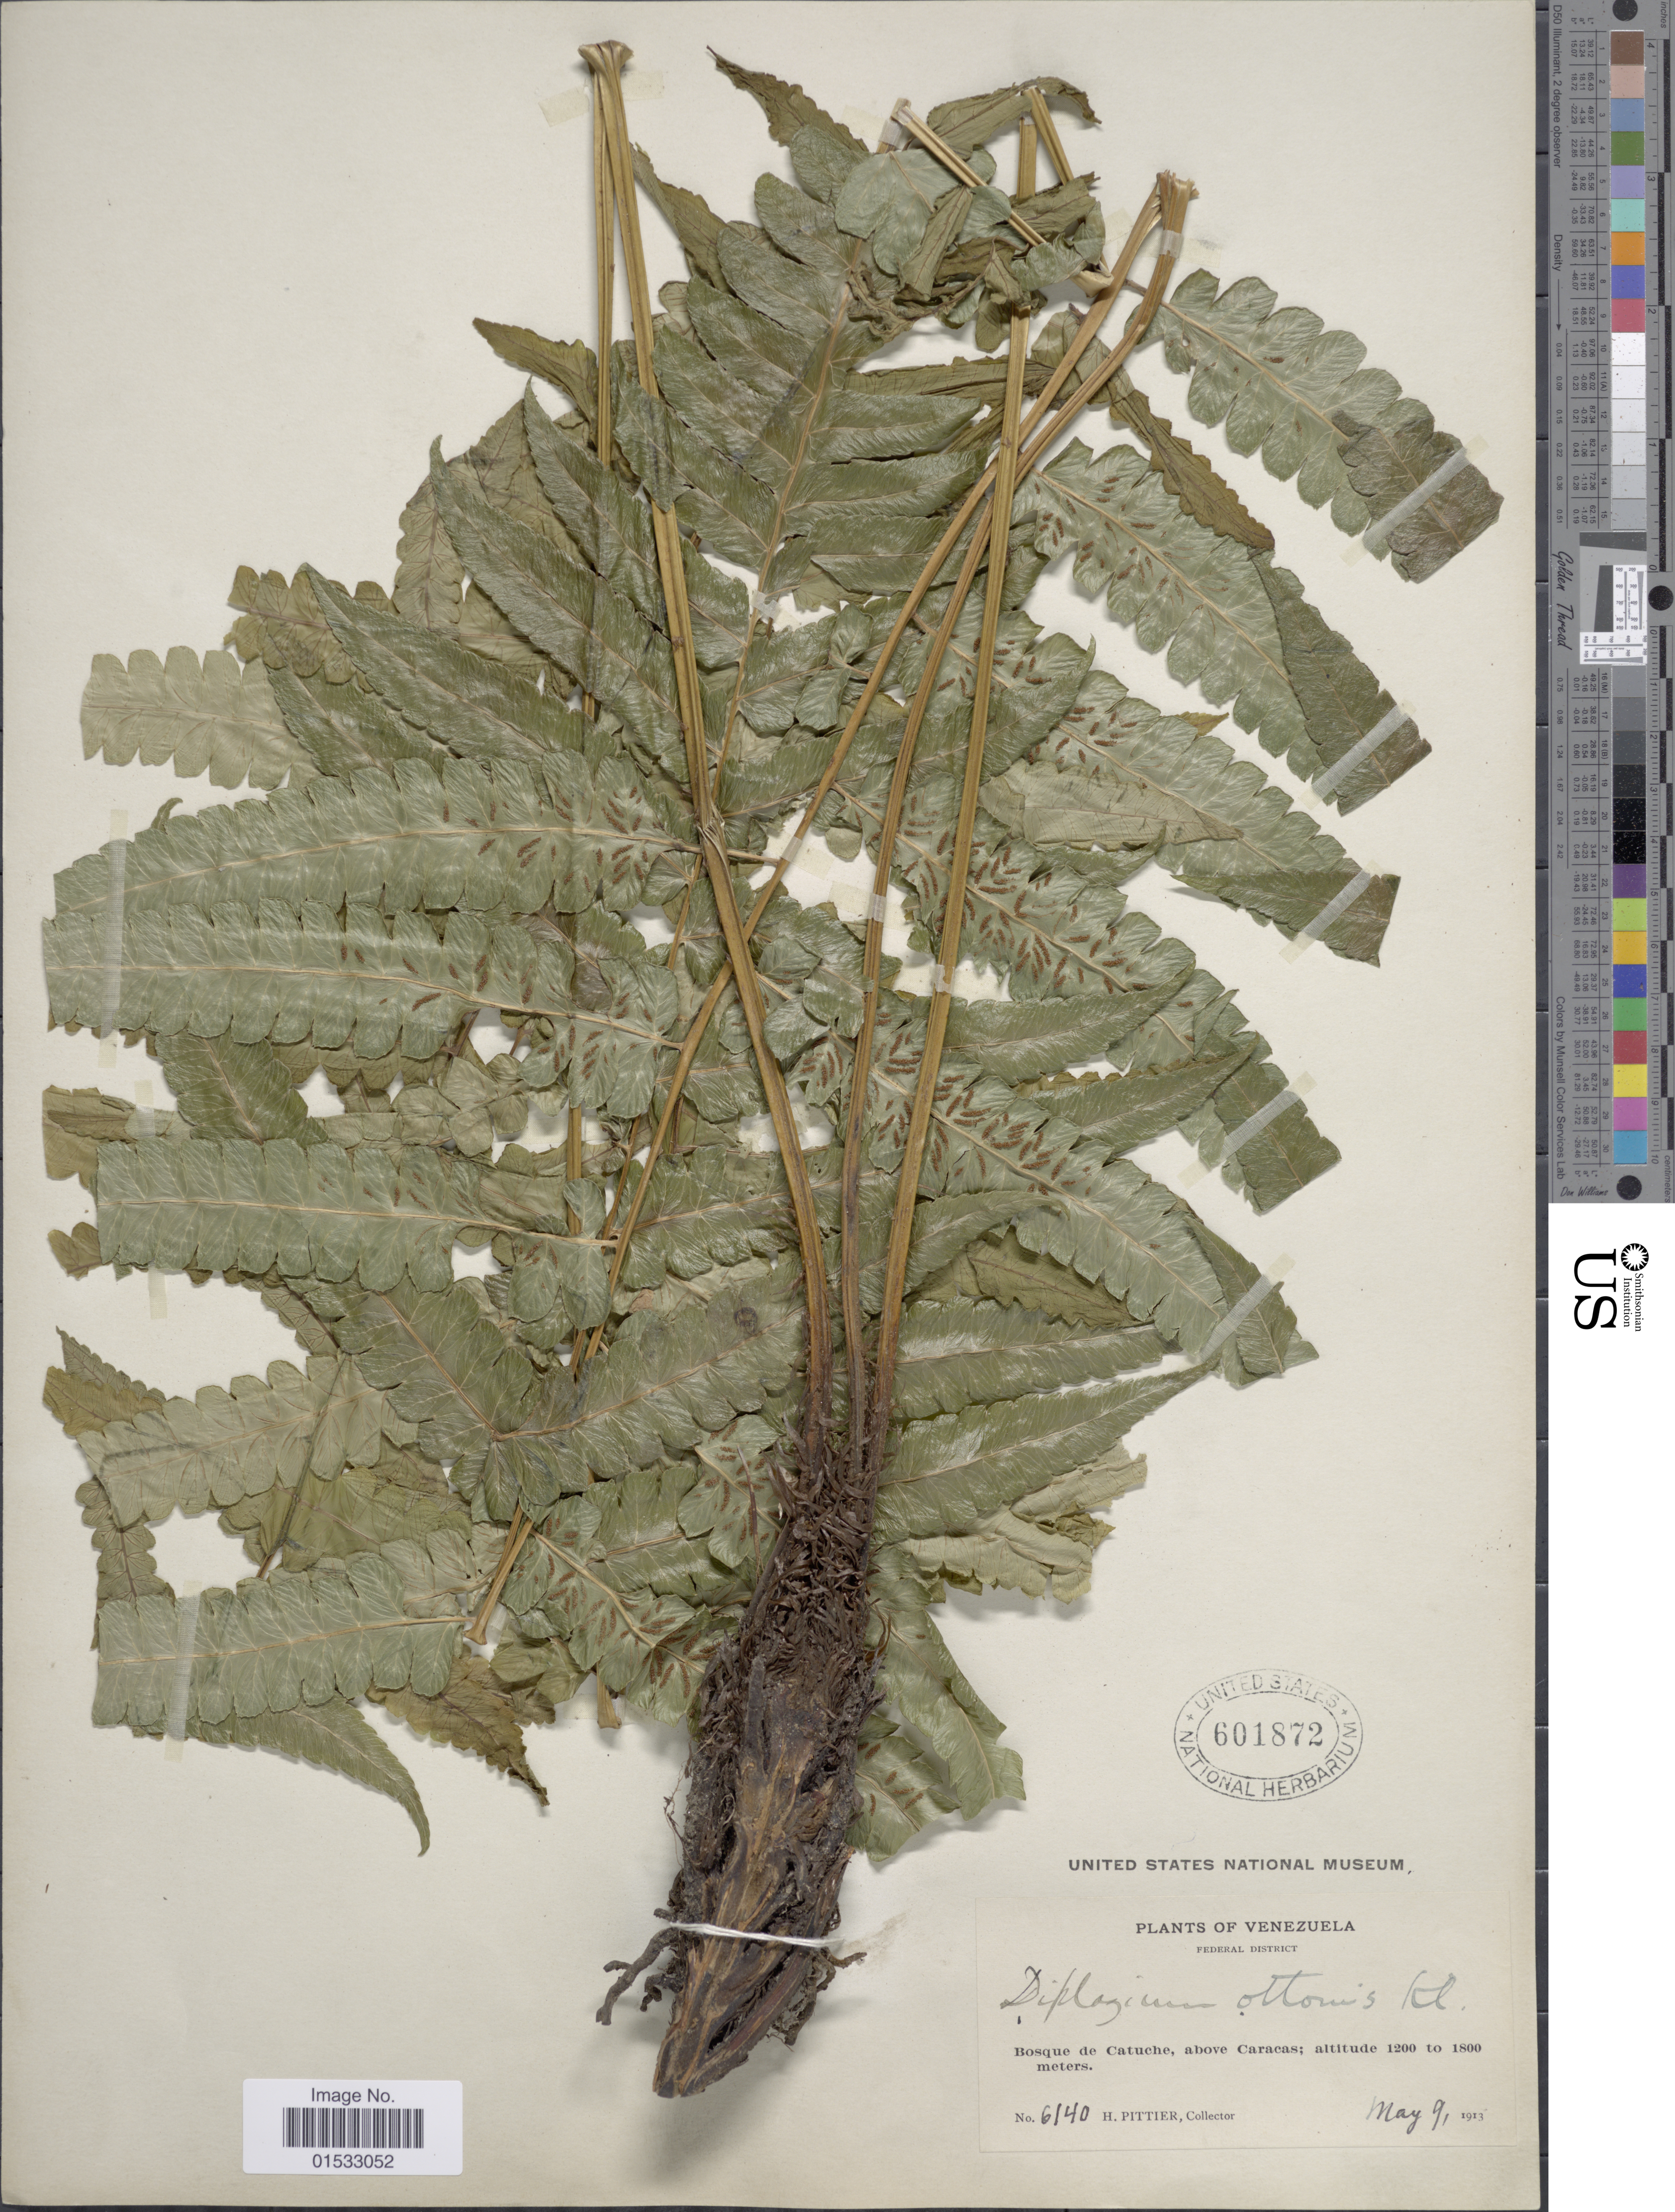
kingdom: Plantae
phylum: Tracheophyta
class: Polypodiopsida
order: Polypodiales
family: Athyriaceae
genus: Diplazium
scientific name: Diplazium ottonis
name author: Klotzsch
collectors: H. F. Pittier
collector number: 6140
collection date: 1913-05-09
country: Venezuela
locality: Federal District, bosque de Catuche, above Caracas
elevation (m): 1200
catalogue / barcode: US 601872